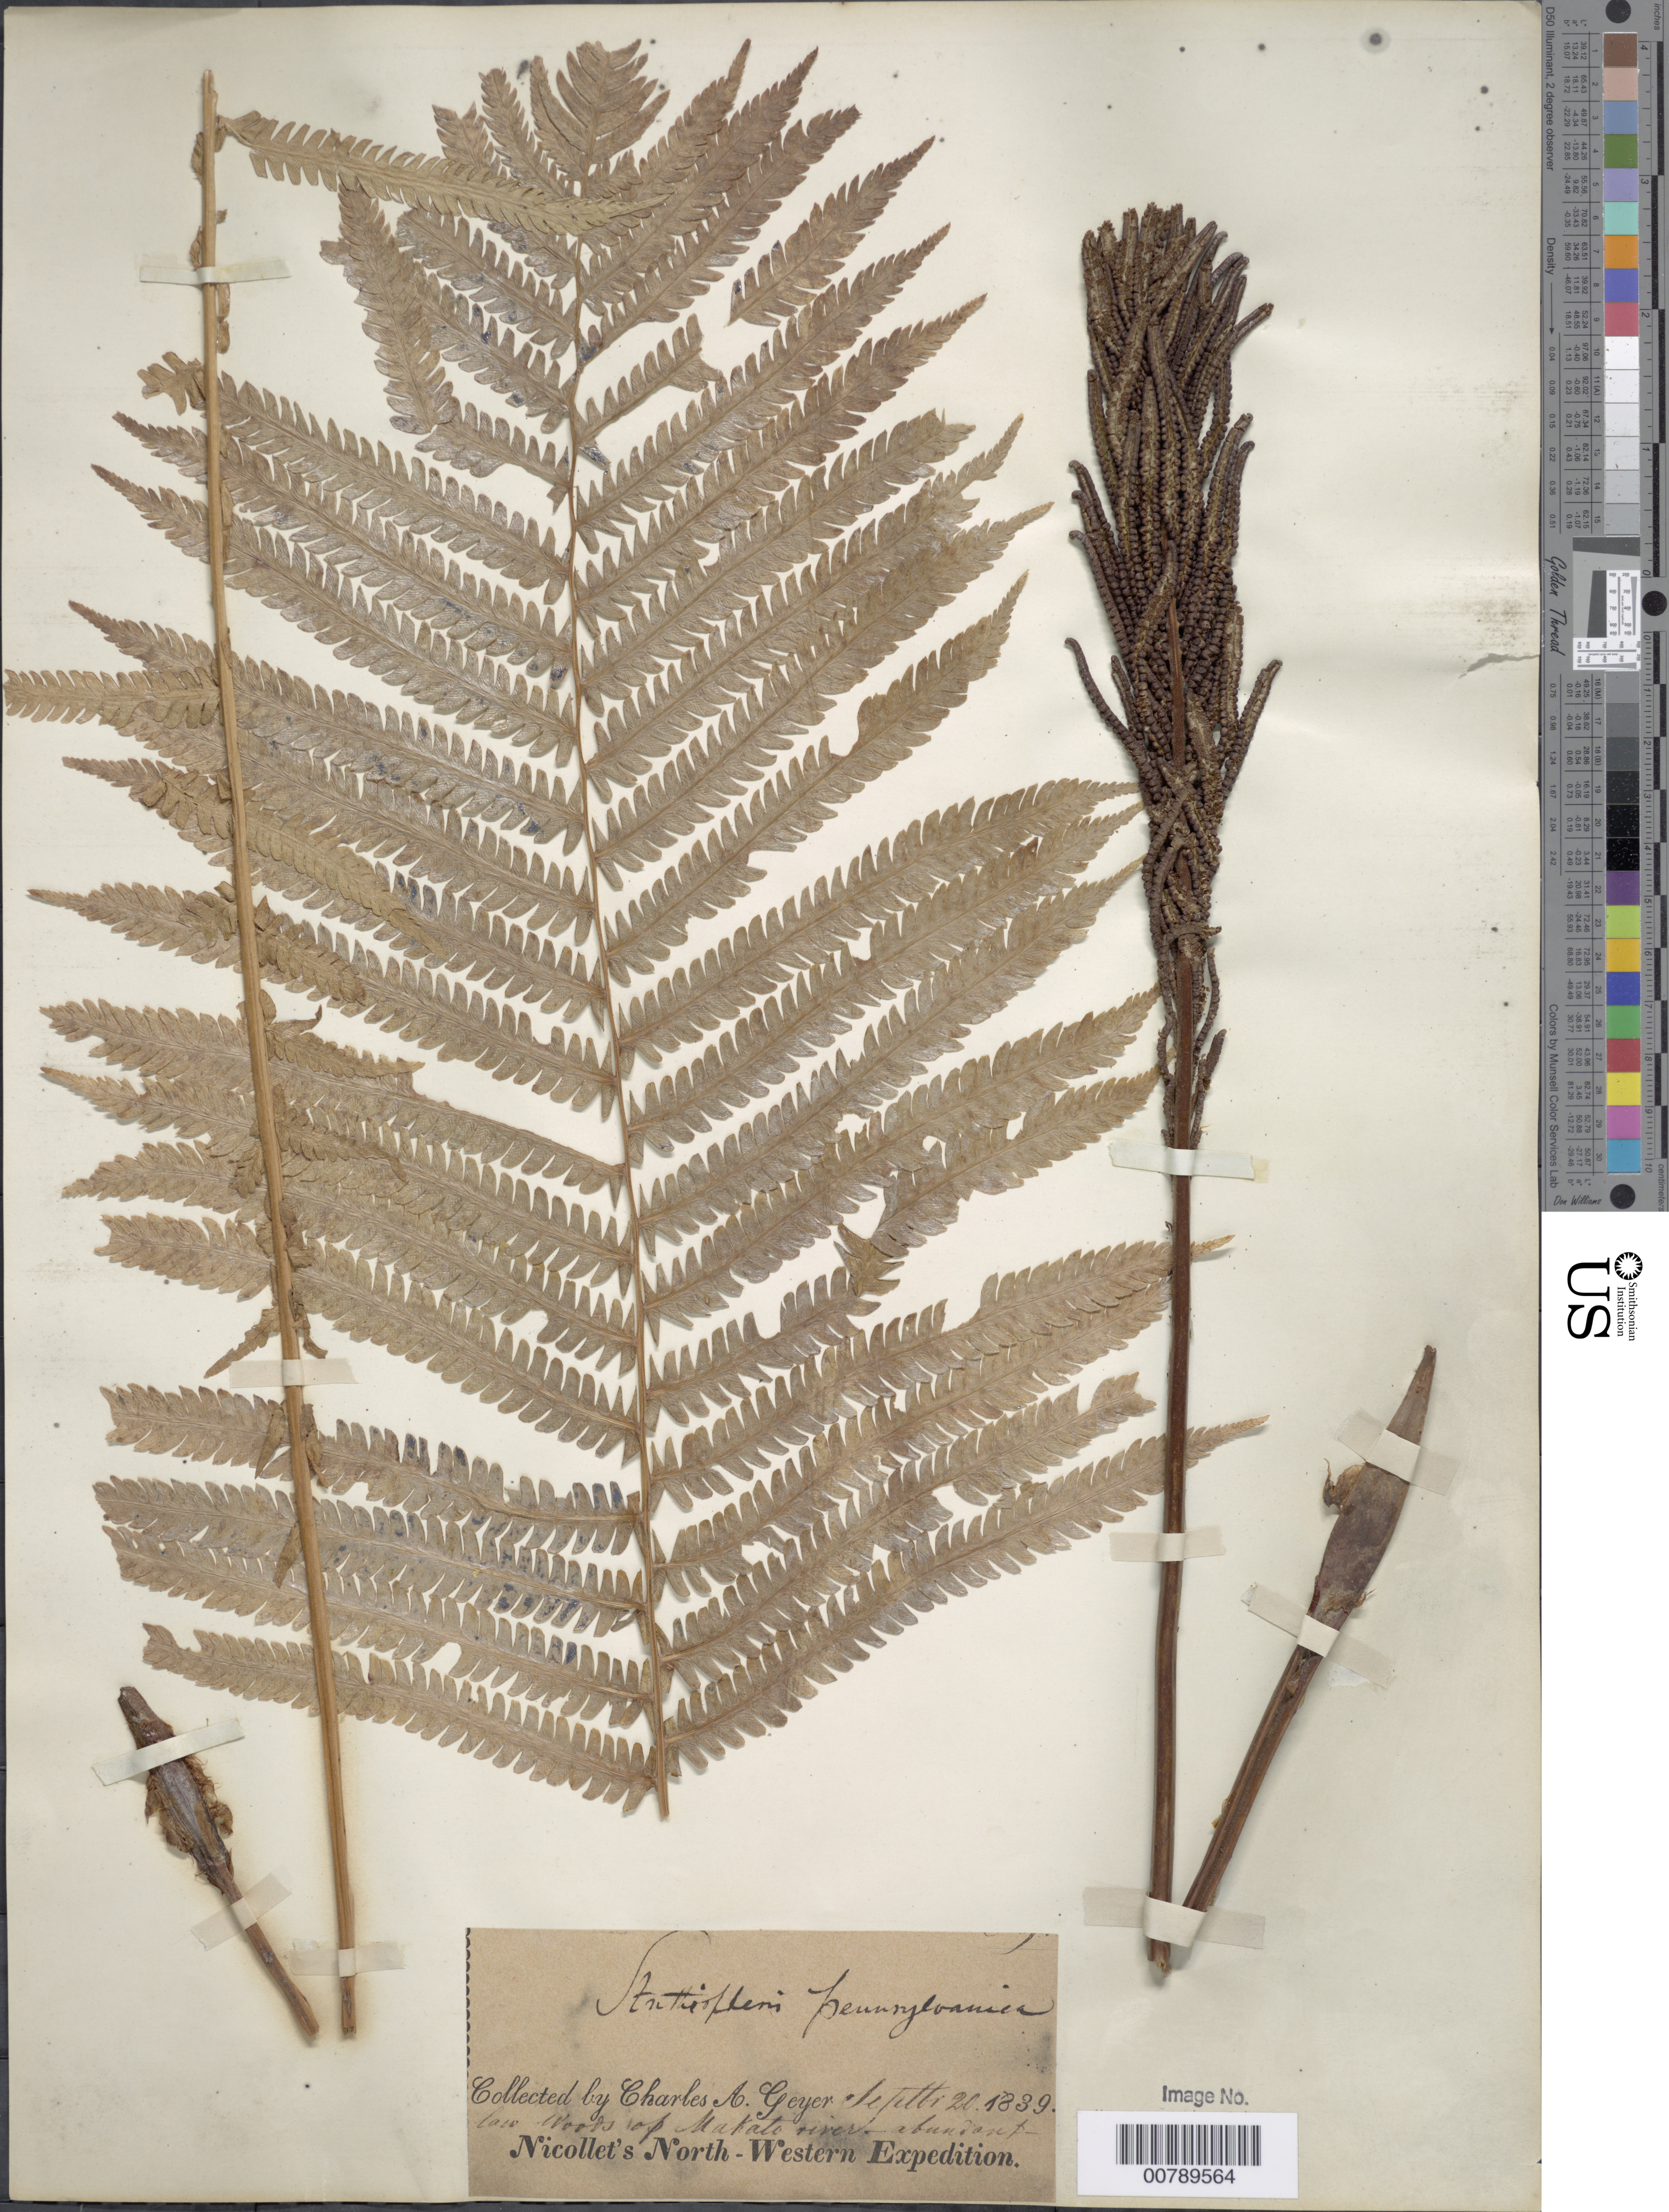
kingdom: Plantae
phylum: Tracheophyta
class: Polypodiopsida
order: Polypodiales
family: Onocleaceae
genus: Matteuccia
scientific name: Matteuccia struthiopteris var. pensylvanica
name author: (Willd.) C.V. Morton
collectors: C. A. Geyer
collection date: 1839-09-20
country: United States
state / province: Minnesota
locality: Low woods top Makato River, Nicollet's North Western Expedition